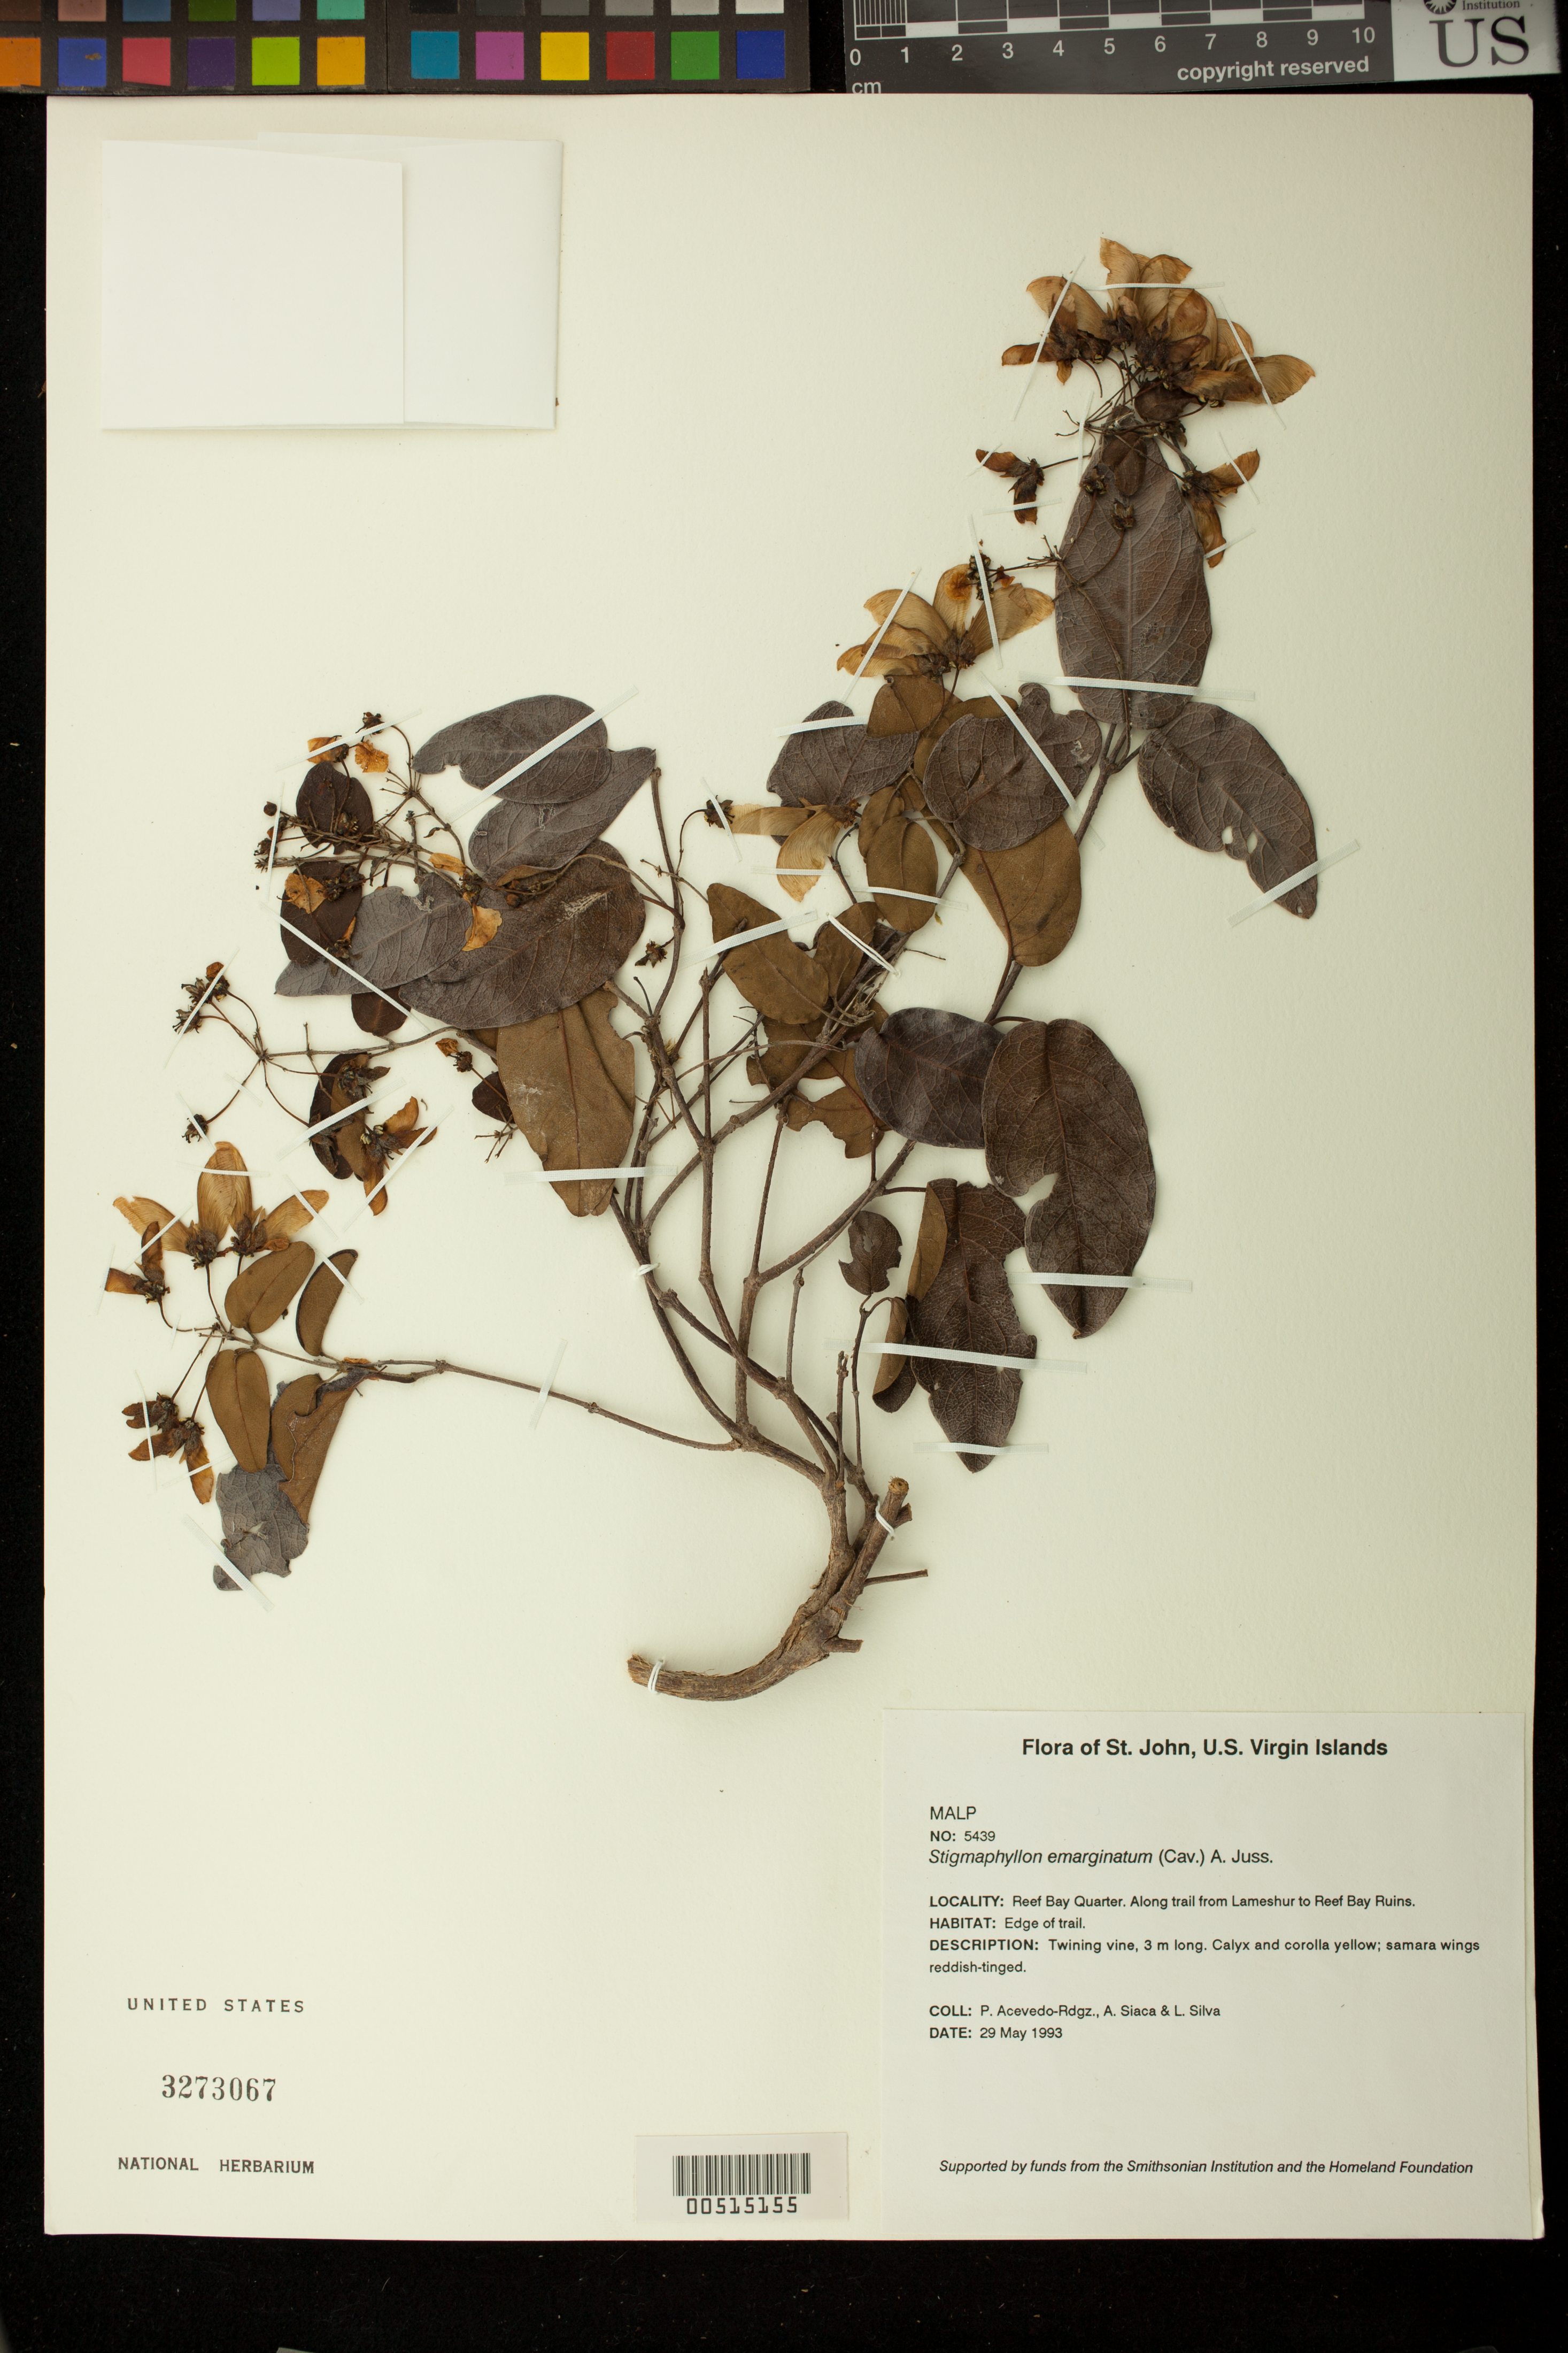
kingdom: Plantae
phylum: Tracheophyta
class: Magnoliopsida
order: Malpighiales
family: Malpighiaceae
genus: Stigmaphyllon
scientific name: Stigmaphyllon emarginatum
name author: (Cav.) A. Juss.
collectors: P. Acevedo-Rodr., A. Siaca & L. Silva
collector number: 5439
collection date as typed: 29 May 1993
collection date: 1993-05-29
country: U.S. Virgin Islands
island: St. John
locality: Reef Bay Quarter. Along trail from Lameshur to Reef Bay Ruins.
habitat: Edge of trail.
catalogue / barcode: US 3273067